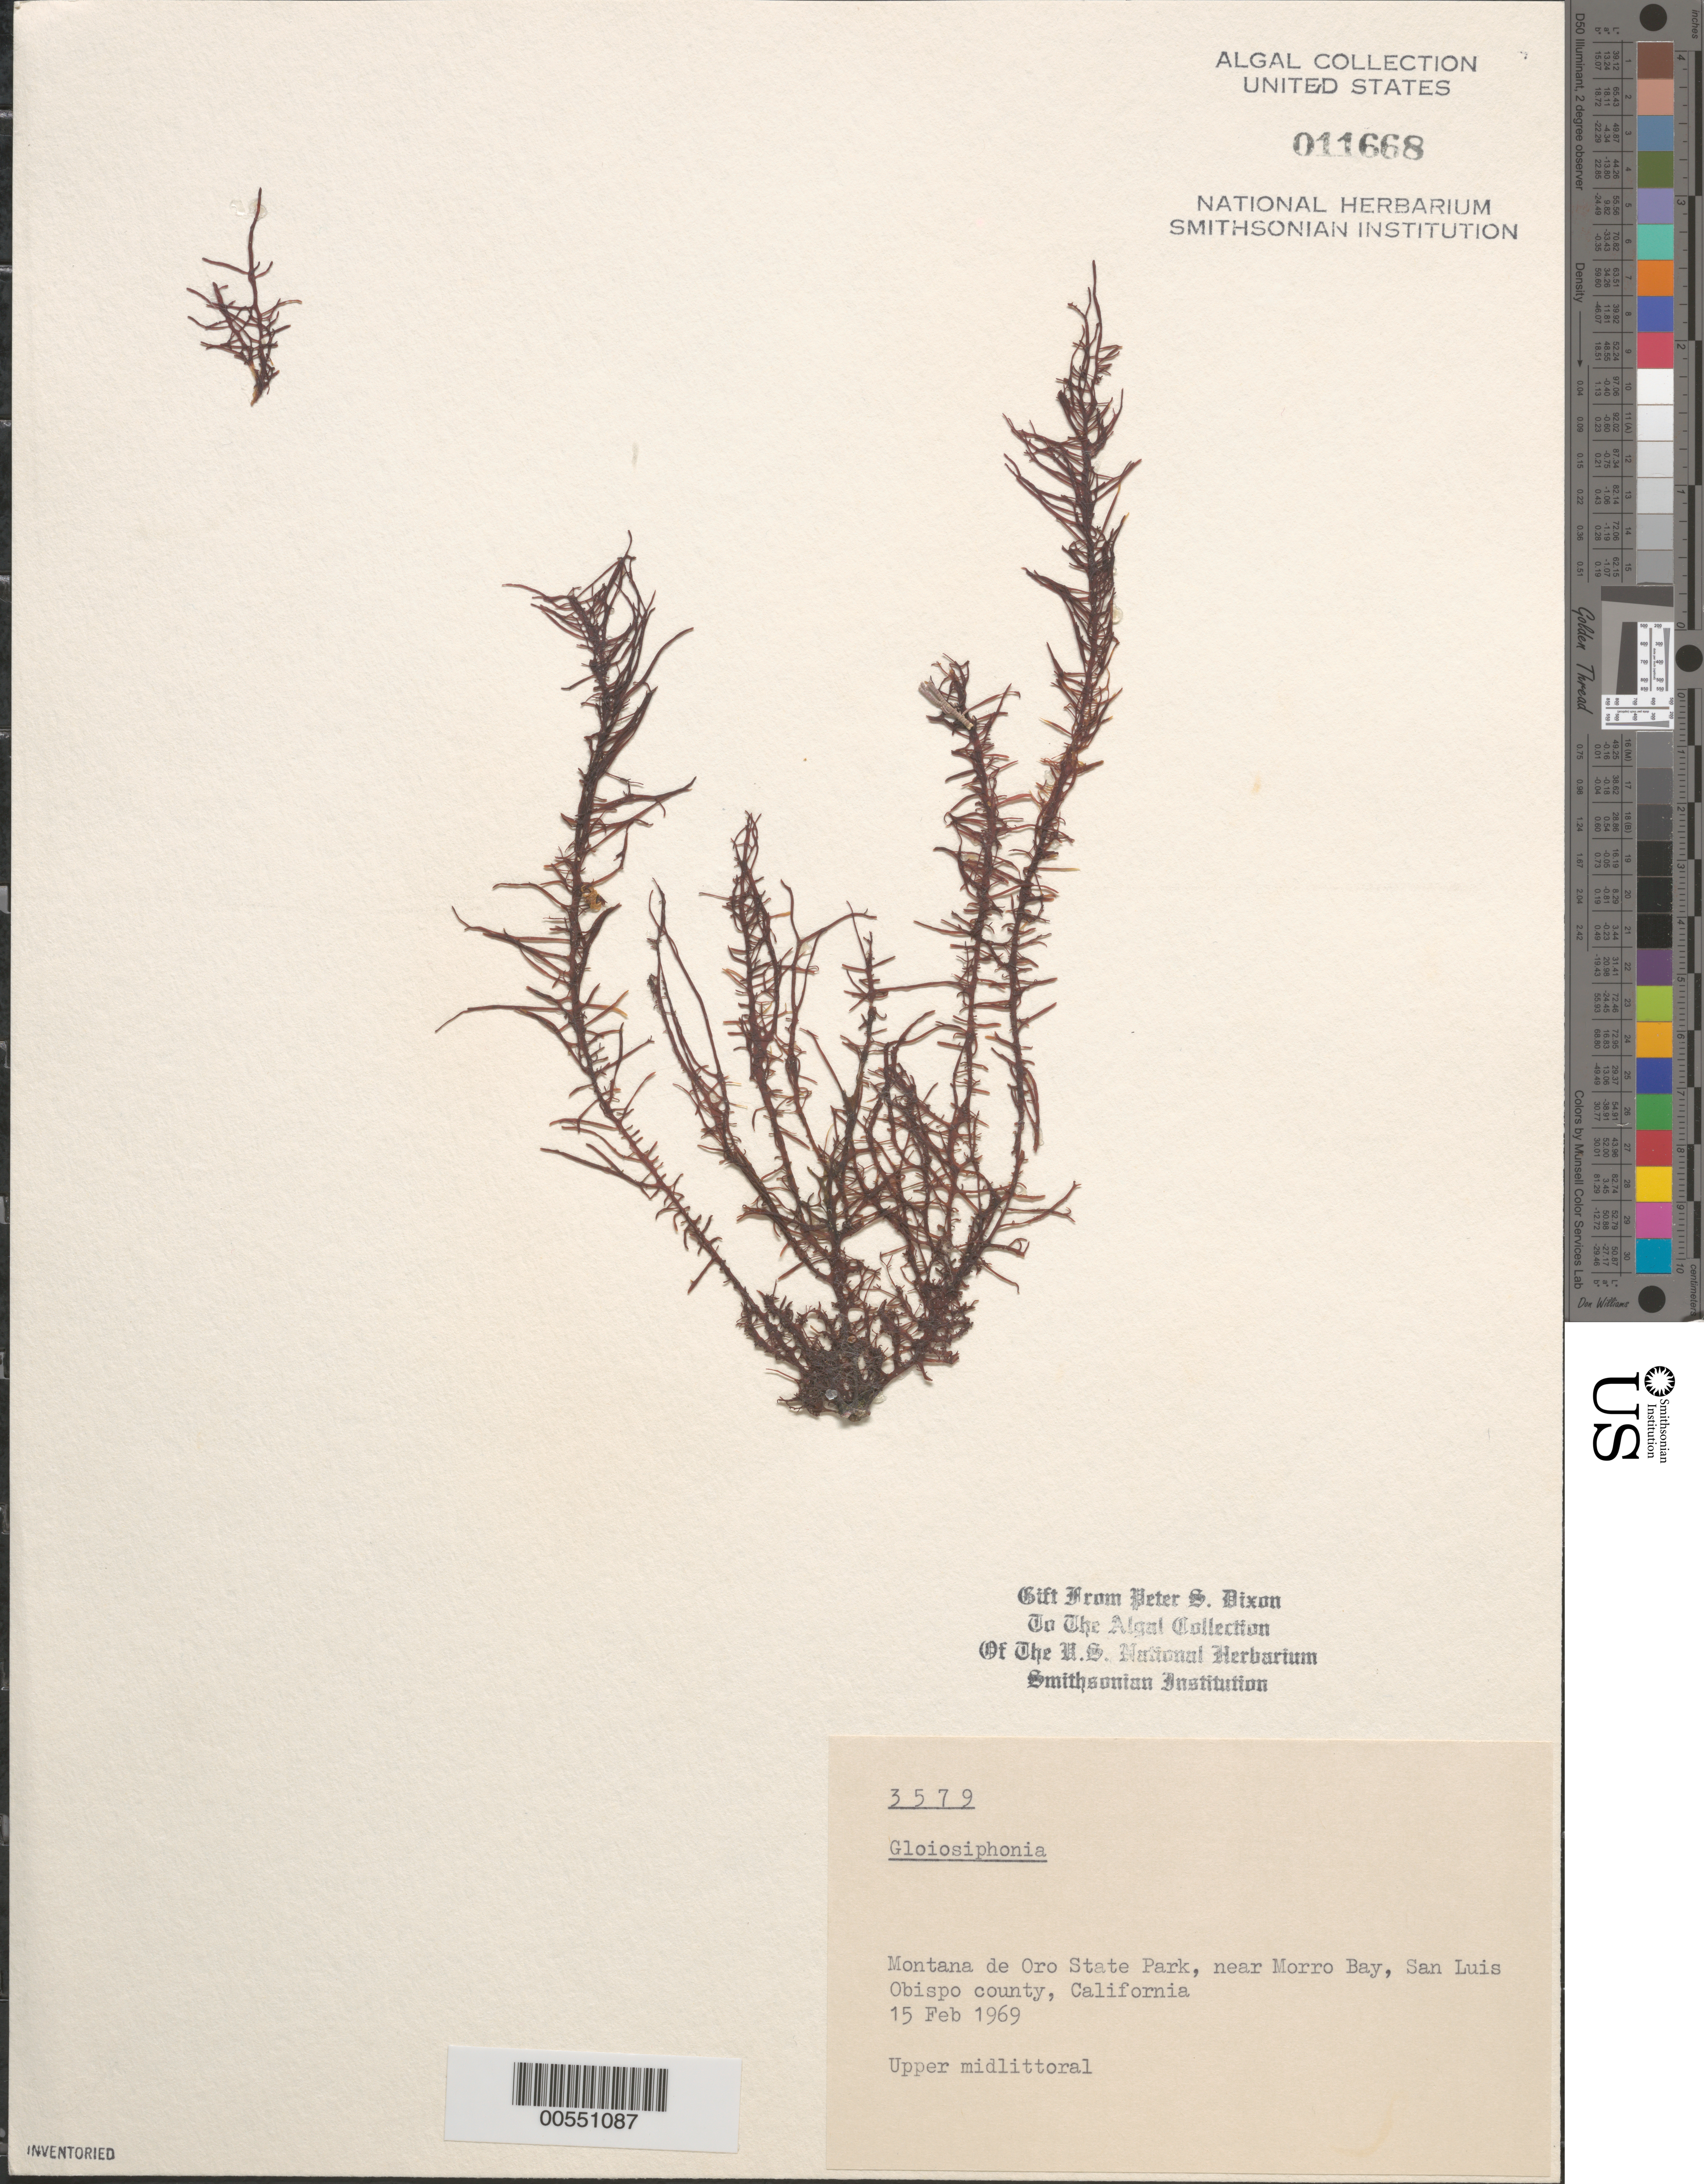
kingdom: Plantae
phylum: Rhodophyta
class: Florideophyceae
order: Gigartinales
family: Gloiosiphoniaceae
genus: Gloiosiphonia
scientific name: Gloiosiphonia sp.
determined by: Dixon, P. S.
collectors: P. S. Dixon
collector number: PSD 3579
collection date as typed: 15 Feb 1969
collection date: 1969-02-15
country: United States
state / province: California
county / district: San Luis Obispo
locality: Montana de Oro State Park, near Morro Bay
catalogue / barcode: US 11668